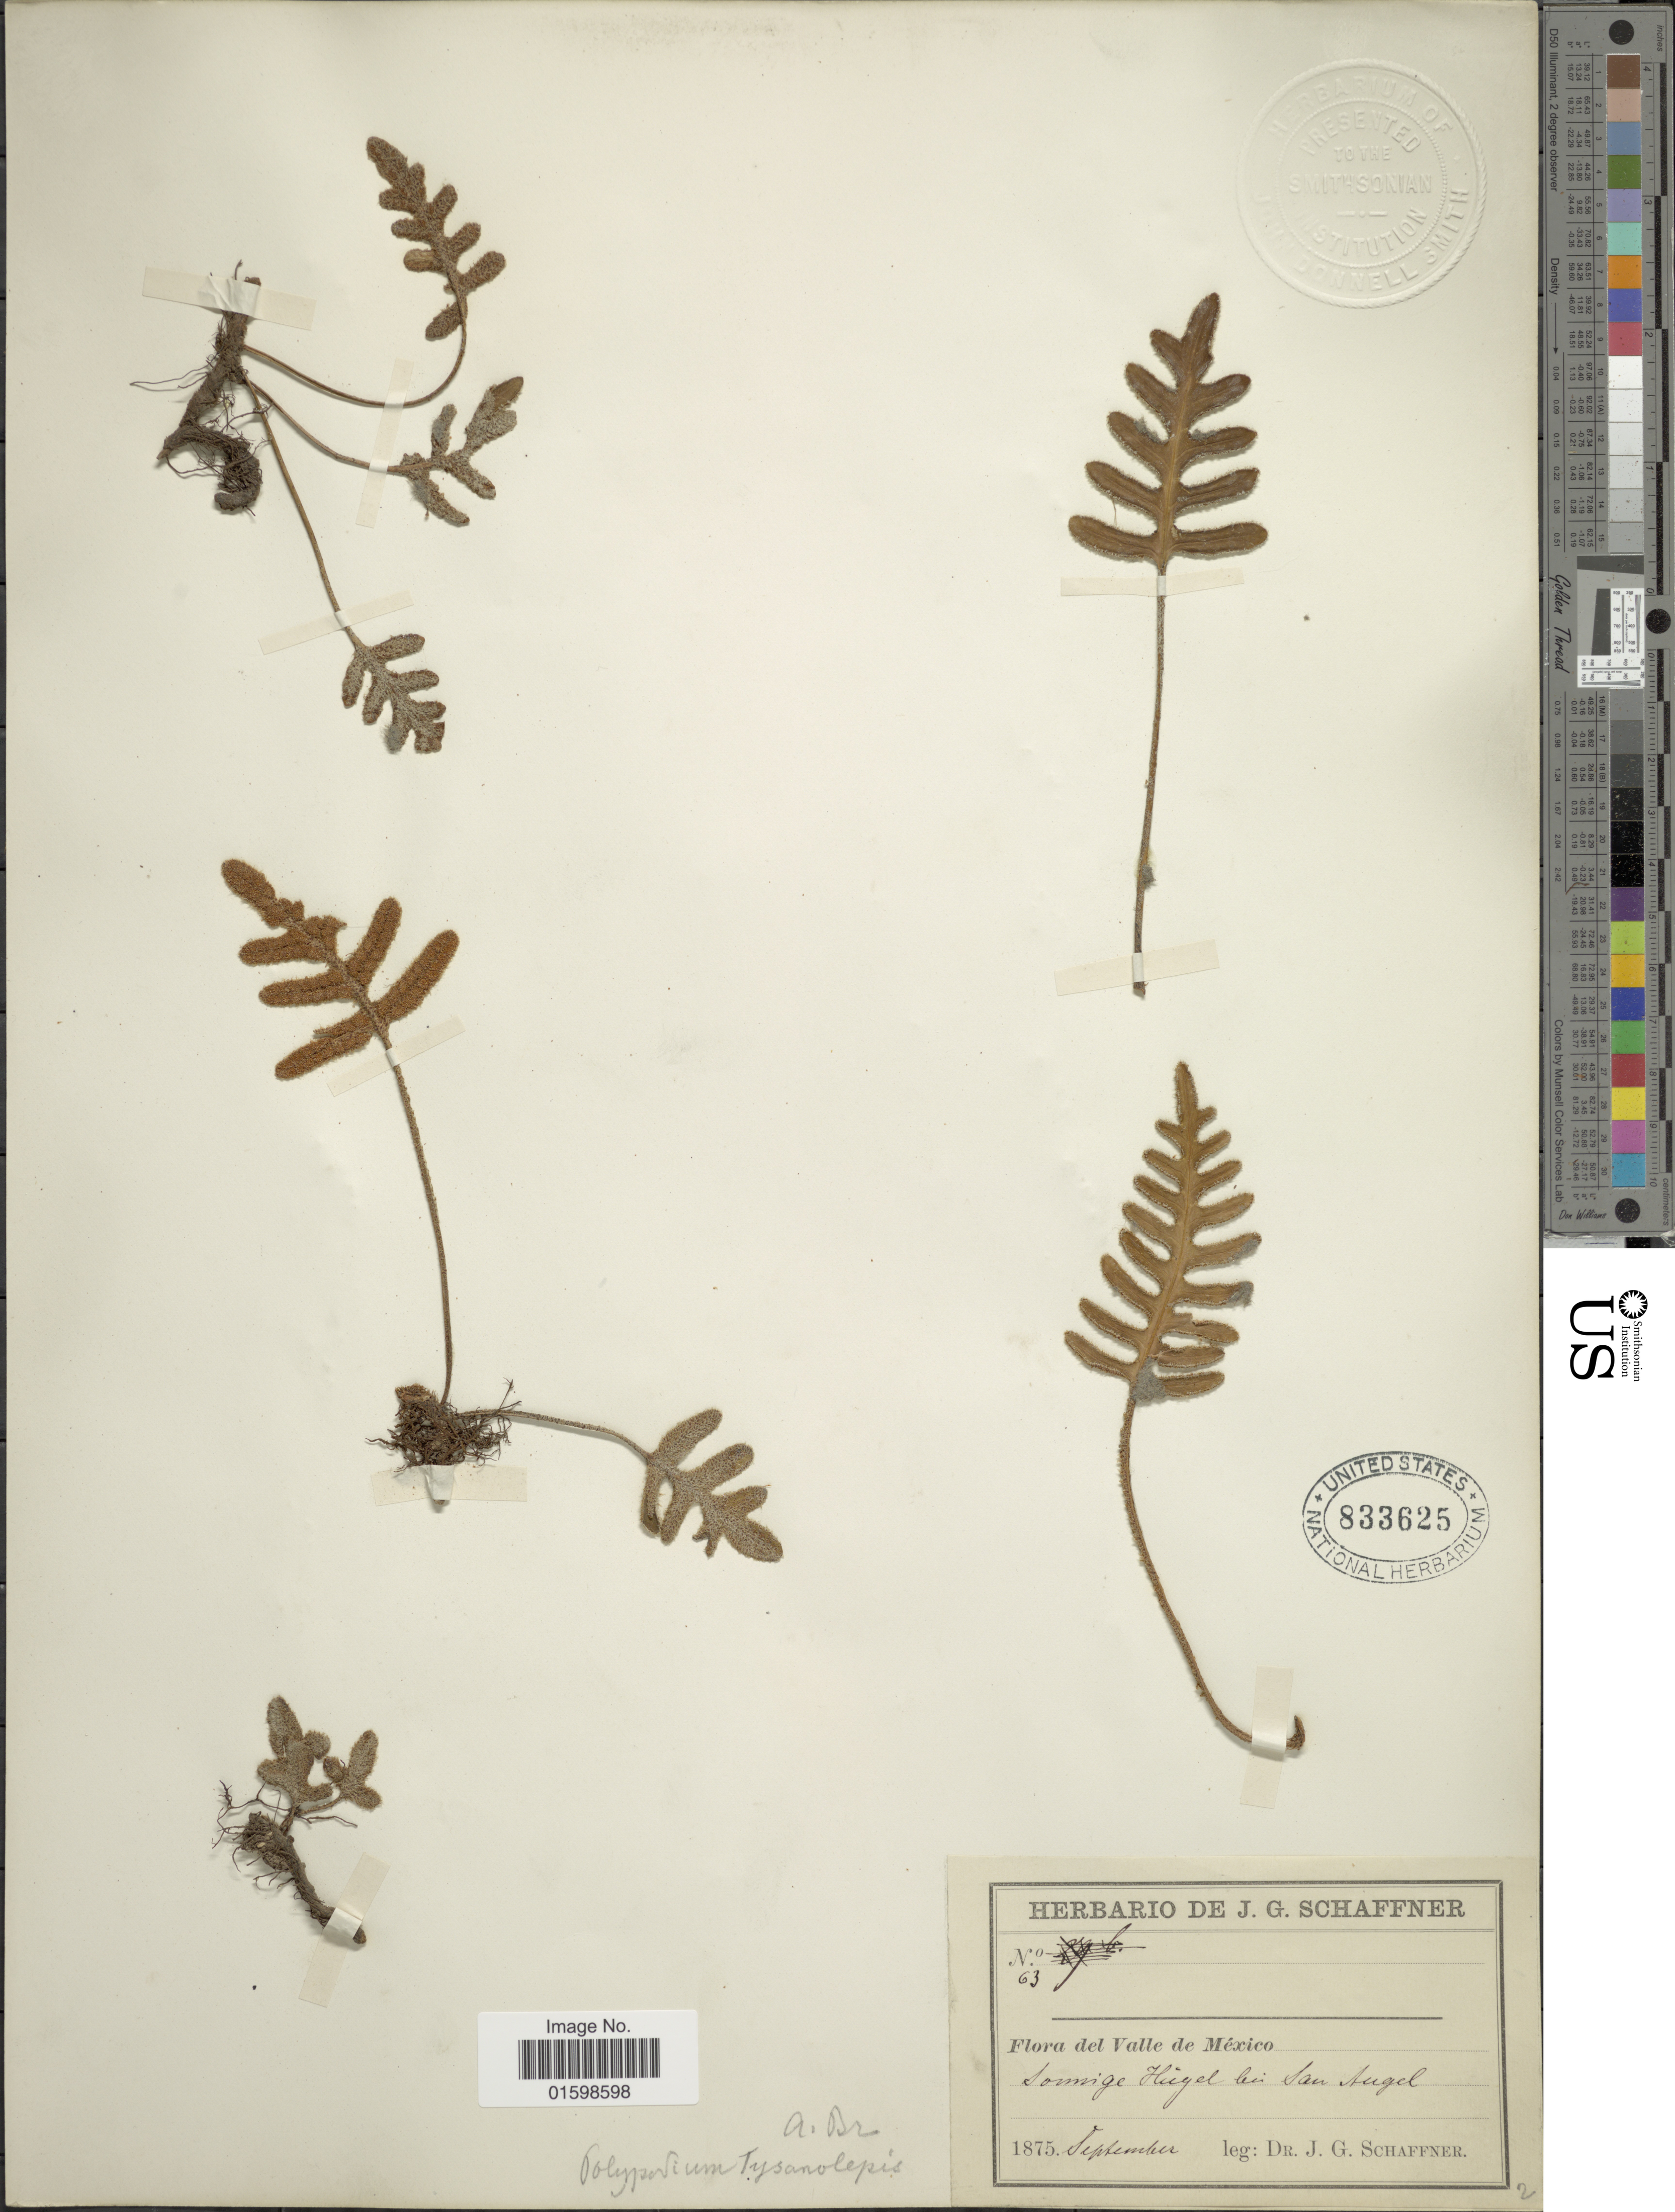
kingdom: Plantae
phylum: Tracheophyta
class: Polypodiopsida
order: Polypodiales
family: Polypodiaceae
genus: Pleopeltis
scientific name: Pleopeltis thyssanolepis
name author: (A. Braun ex Klotzsch) E.G. Andrews & Windham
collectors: J. G. Schaffner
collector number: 63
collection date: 1875-09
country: Mexico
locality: Del Valle de Mexico, Sonnige Hügel bei San Angel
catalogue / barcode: US 833625